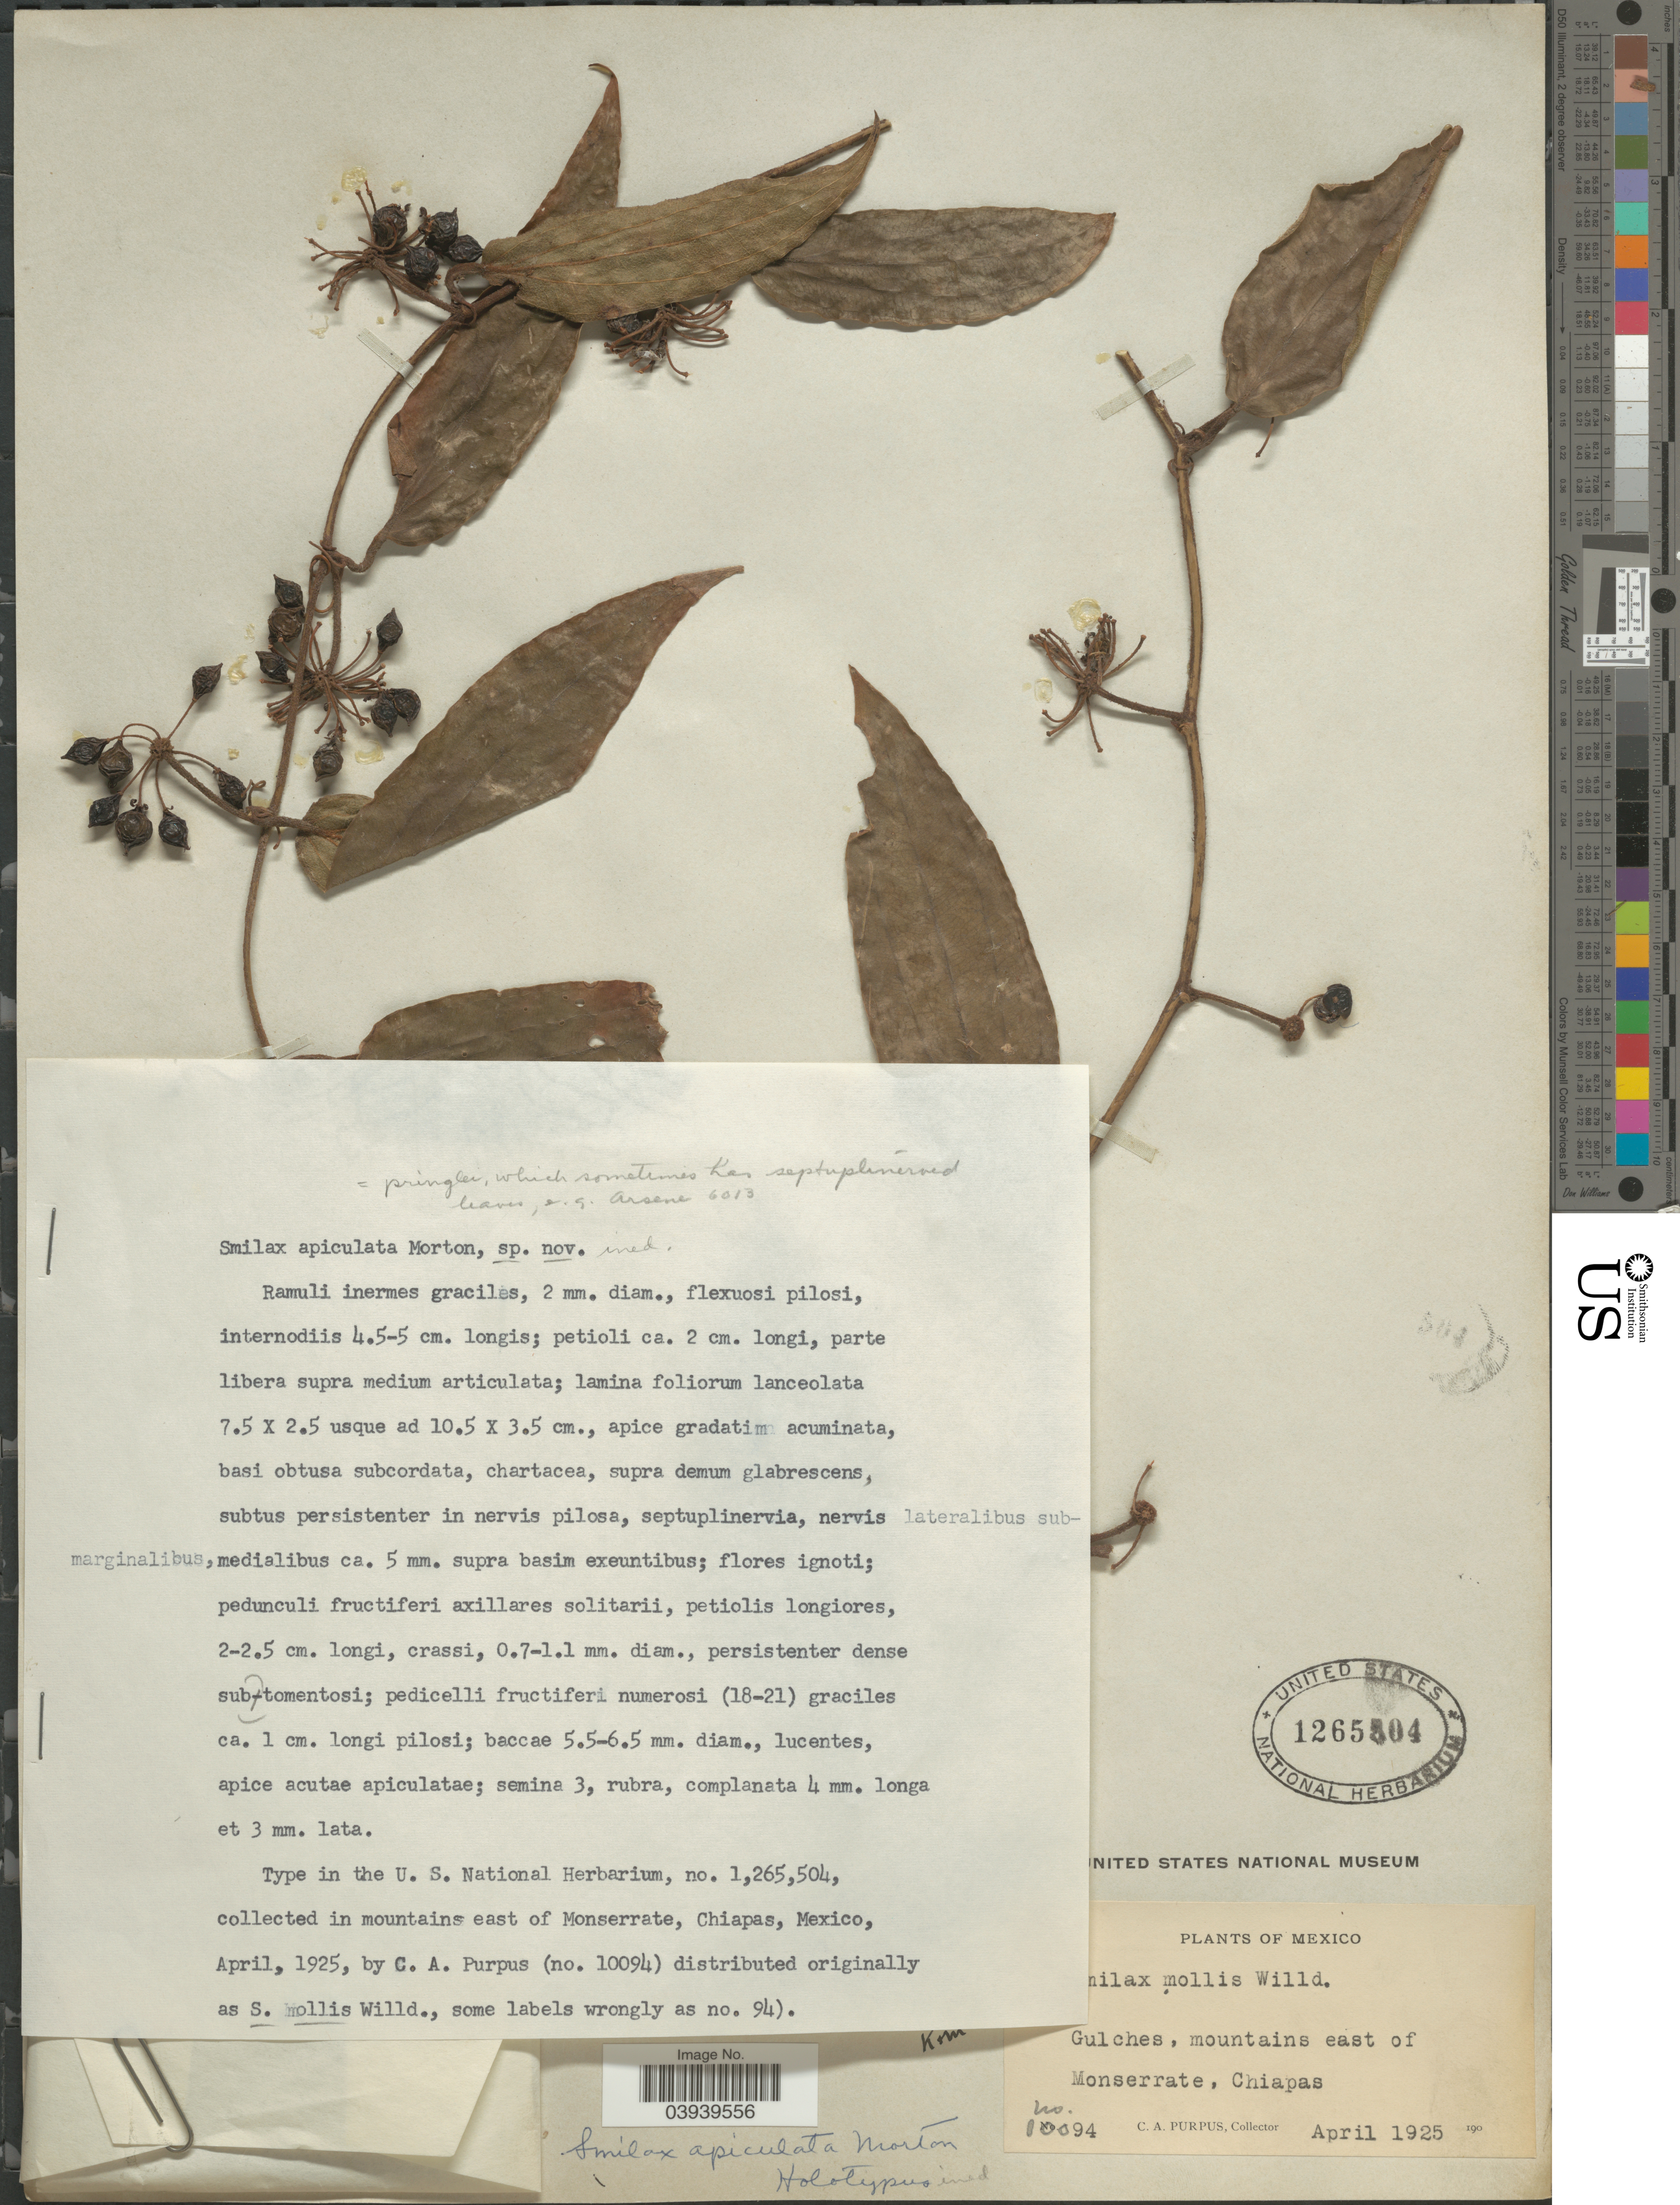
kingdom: Plantae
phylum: Tracheophyta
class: Liliopsida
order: Liliales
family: Smilacaceae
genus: Smilax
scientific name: Smilax mollis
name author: Humb. & Bonpl. ex Willd.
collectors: C. A. Purpus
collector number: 10094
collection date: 1925-04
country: Mexico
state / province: Chiapas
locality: Gulches, mountains east of Monserrate.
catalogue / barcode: US 1265504